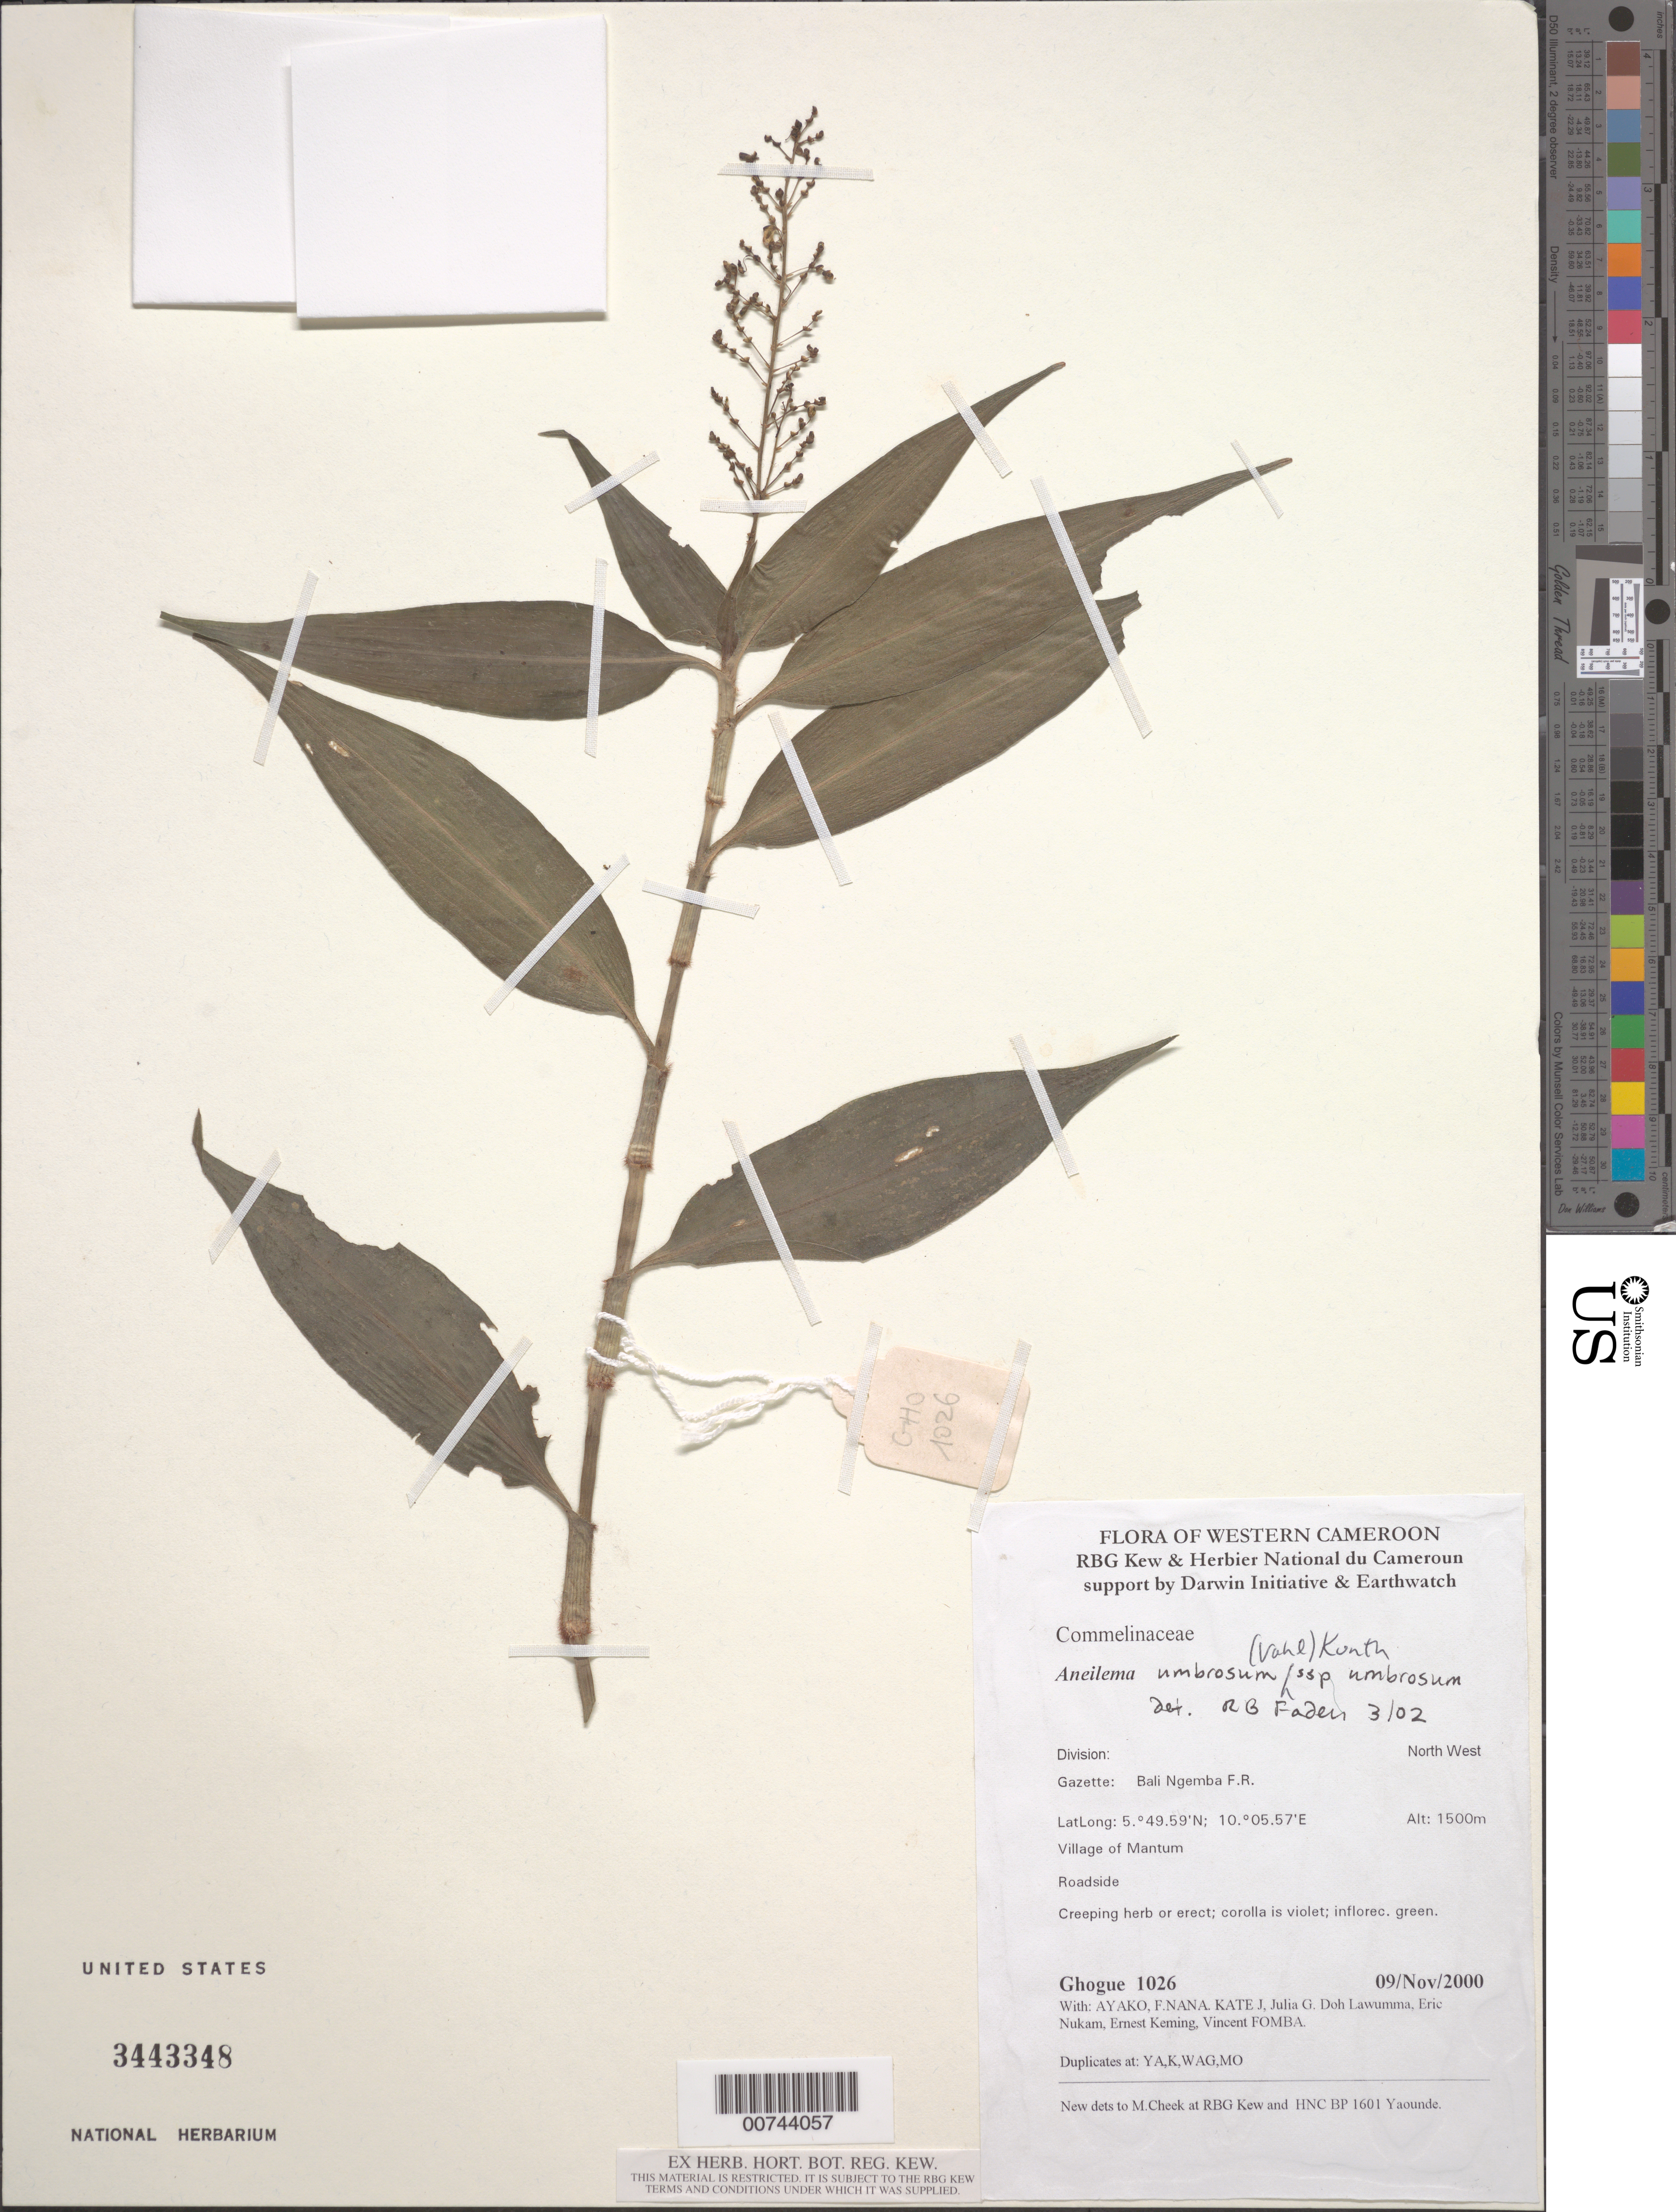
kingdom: Plantae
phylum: Tracheophyta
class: Liliopsida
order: Commelinales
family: Commelinaceae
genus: Aneilema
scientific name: Aneilema umbrosum subsp. umbrosum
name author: (Vahl) Kunth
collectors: -- Ghogue, -- Ayako, F. Nana, E. Keming, V. Fomba, J. Kate, J. Lawumma & E. Nukam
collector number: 1026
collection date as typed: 09 Nov 2000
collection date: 2000-11-09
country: Cameroon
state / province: Nord-ouest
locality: Bali Ngemba Forest Reserve, Mantum Village.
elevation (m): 1500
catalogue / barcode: US 3443348